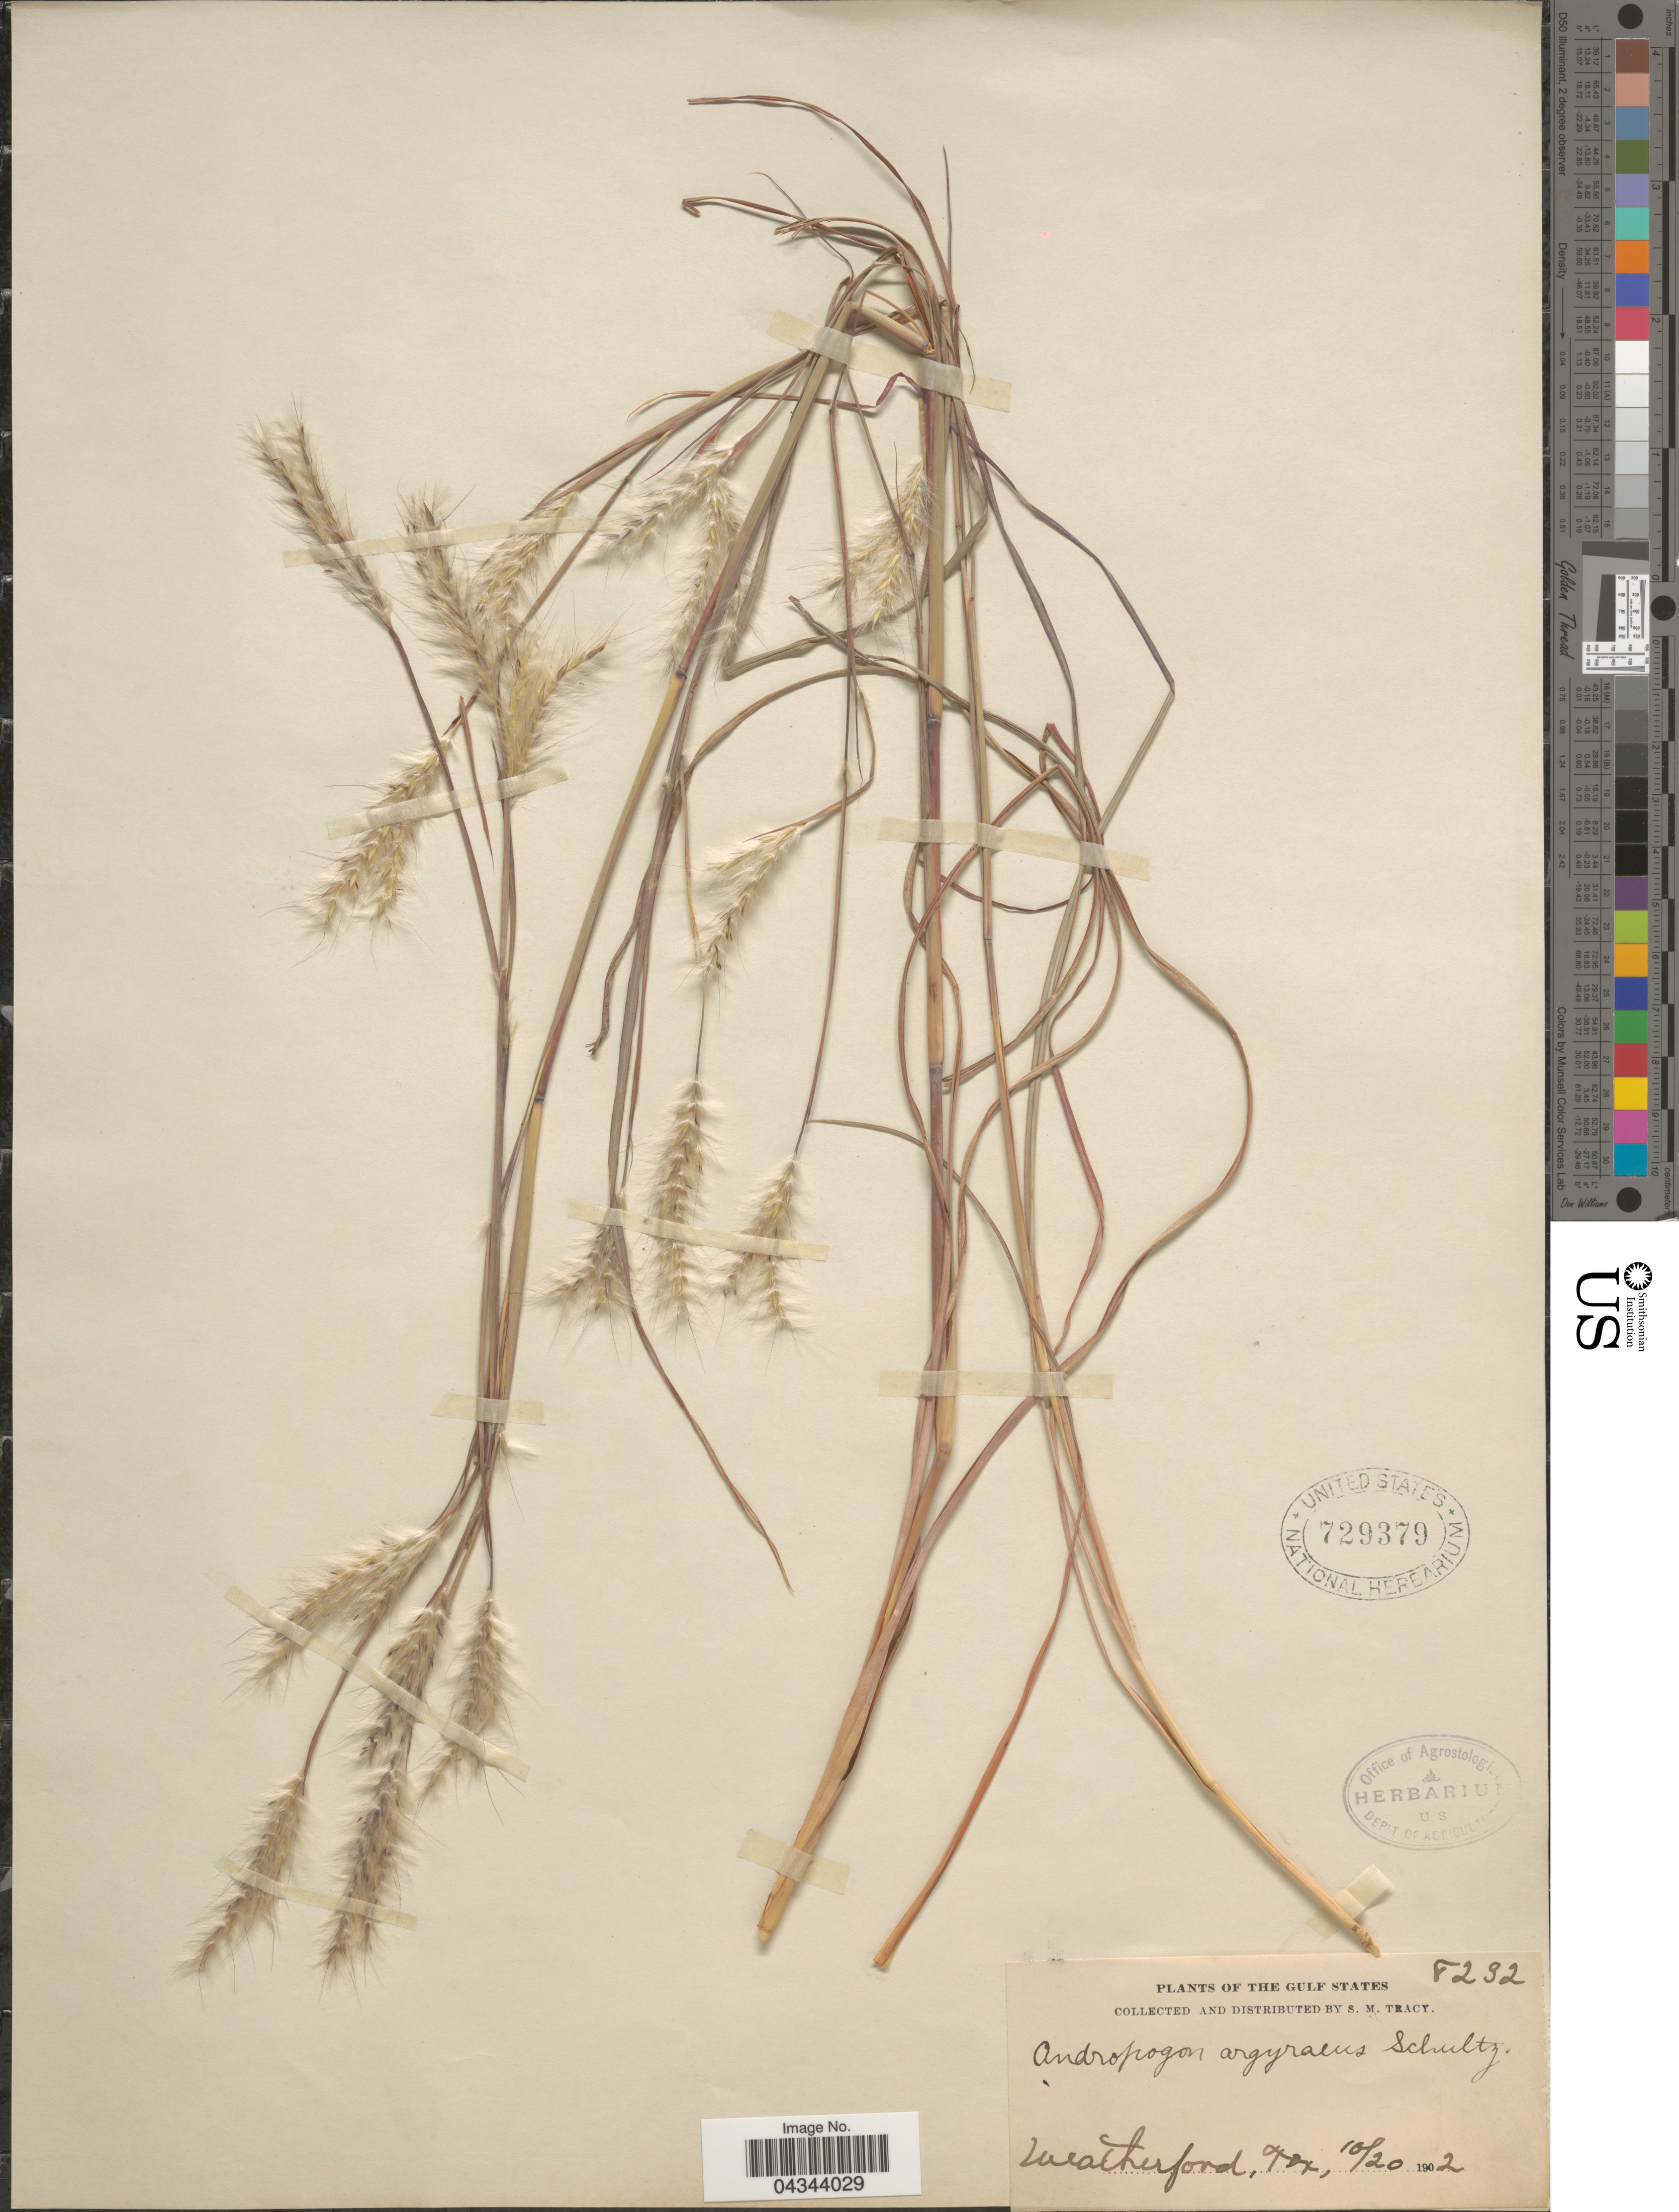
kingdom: Plantae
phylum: Tracheophyta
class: Liliopsida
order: Poales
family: Poaceae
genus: Andropogon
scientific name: Andropogon ternarius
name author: Michx.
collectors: S. M. Tracy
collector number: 8232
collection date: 1902-10-20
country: United States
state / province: Texas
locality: Gulf States. Weatherford.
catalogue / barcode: US 729379